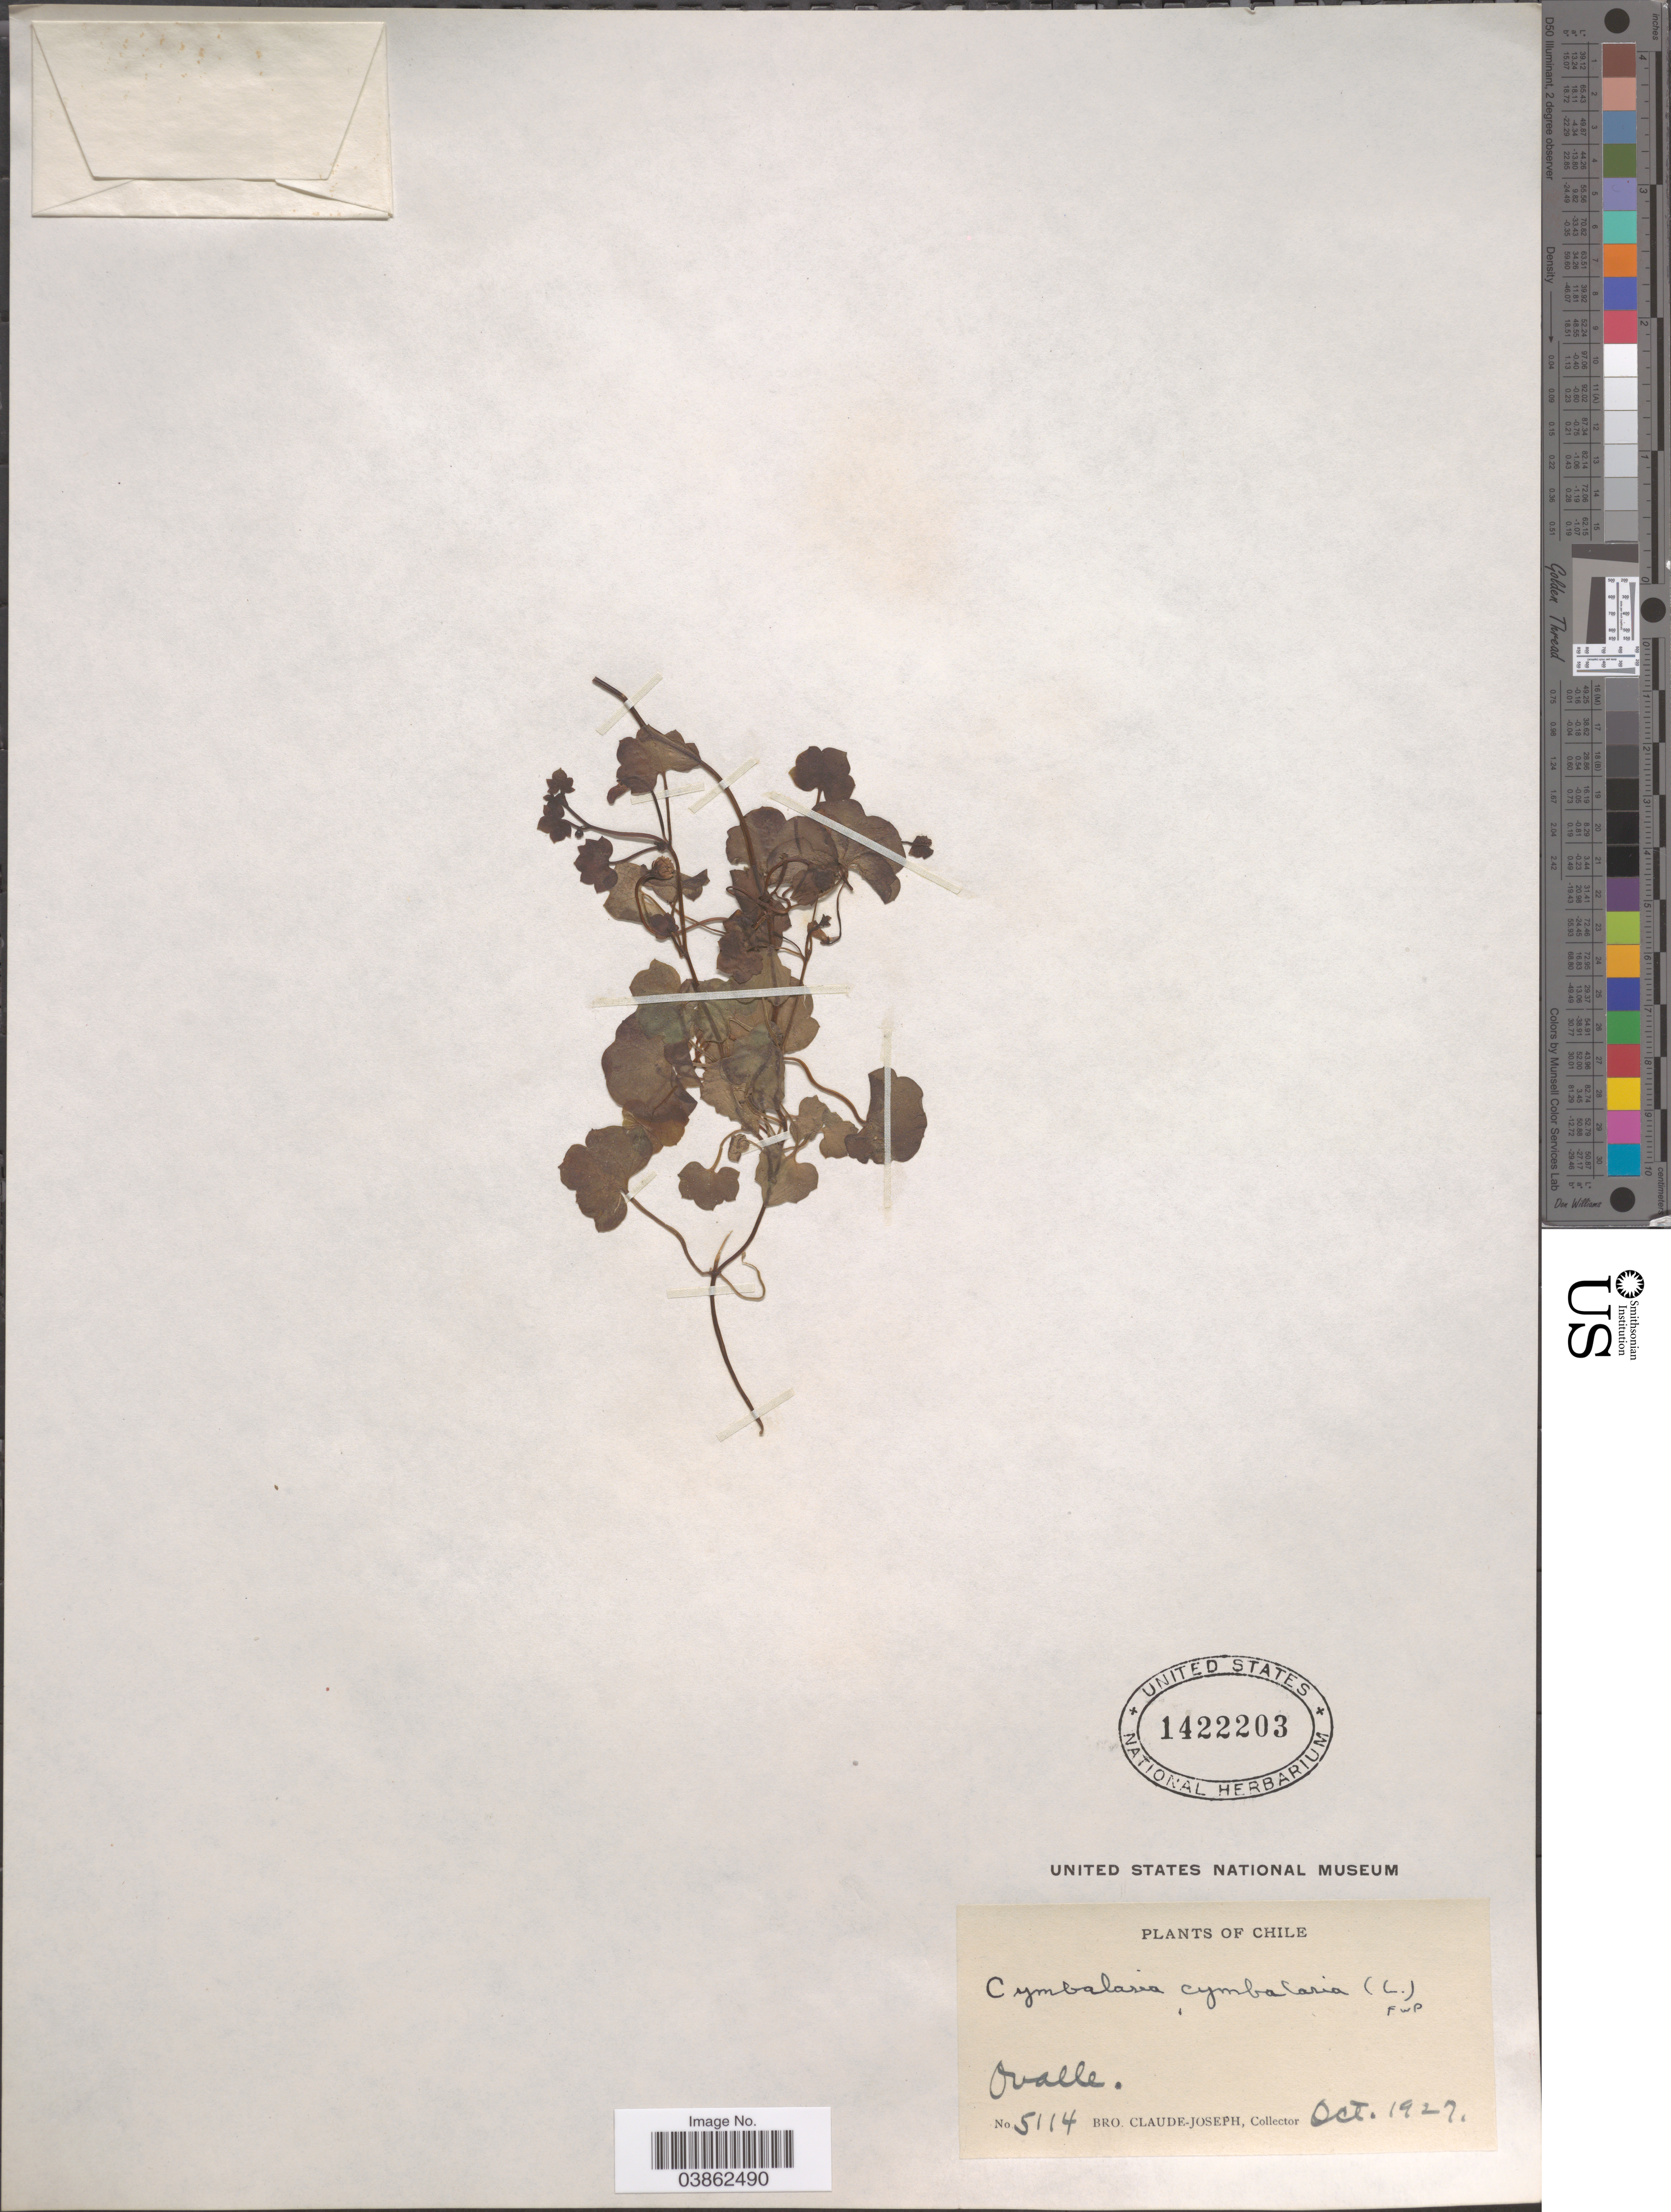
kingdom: Plantae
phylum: Tracheophyta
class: Magnoliopsida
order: Lamiales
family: Plantaginaceae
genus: Cymbalaria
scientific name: Cymbalaria muralis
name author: Gaertn. et al.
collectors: Bro. Claude-Joseph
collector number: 5114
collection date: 1927-10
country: Chile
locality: Ovalle.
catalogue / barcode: US 1422203